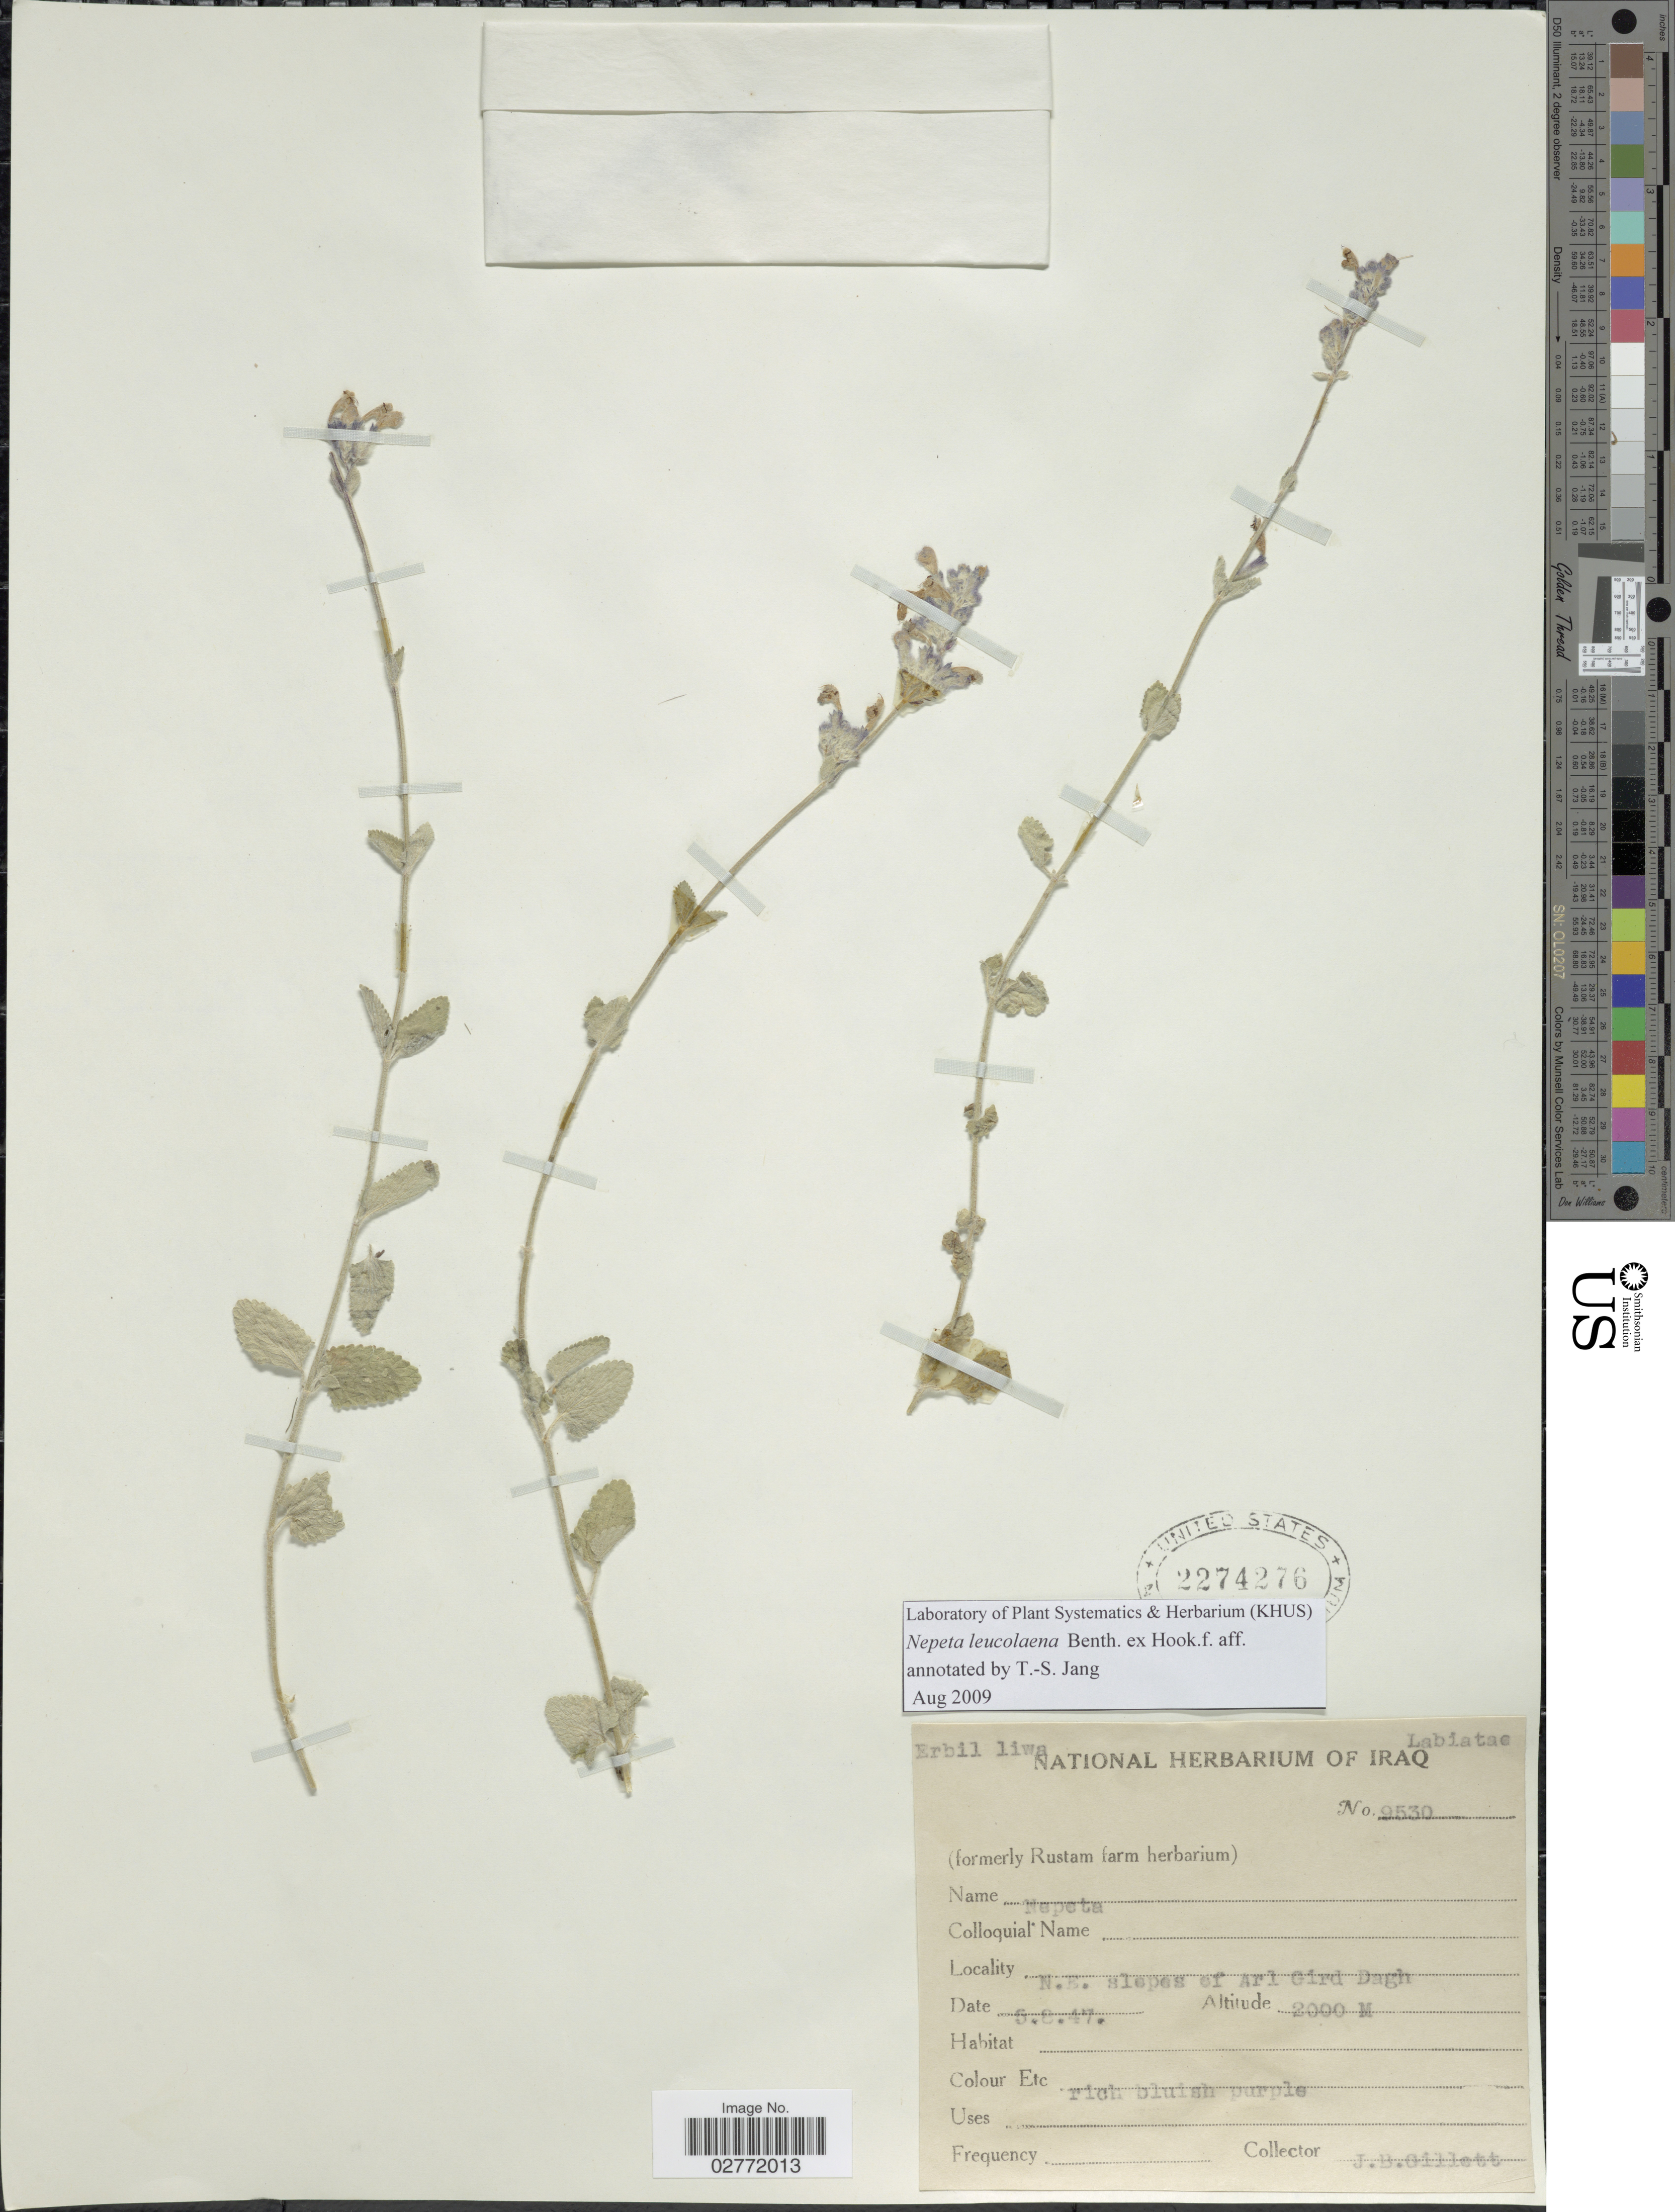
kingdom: Plantae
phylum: Tracheophyta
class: Magnoliopsida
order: Lamiales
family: Lamiaceae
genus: Nepeta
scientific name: Nepeta leucolaena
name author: Benth. ex Hook. f.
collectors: J. B. Gillett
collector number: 9530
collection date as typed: Transcribed d/m/y: 5/8/47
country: Iraq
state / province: Arbīl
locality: Erbil liwa, N.E. slopes of Arl Gird Dagh.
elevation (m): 2000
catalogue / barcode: US 2274276